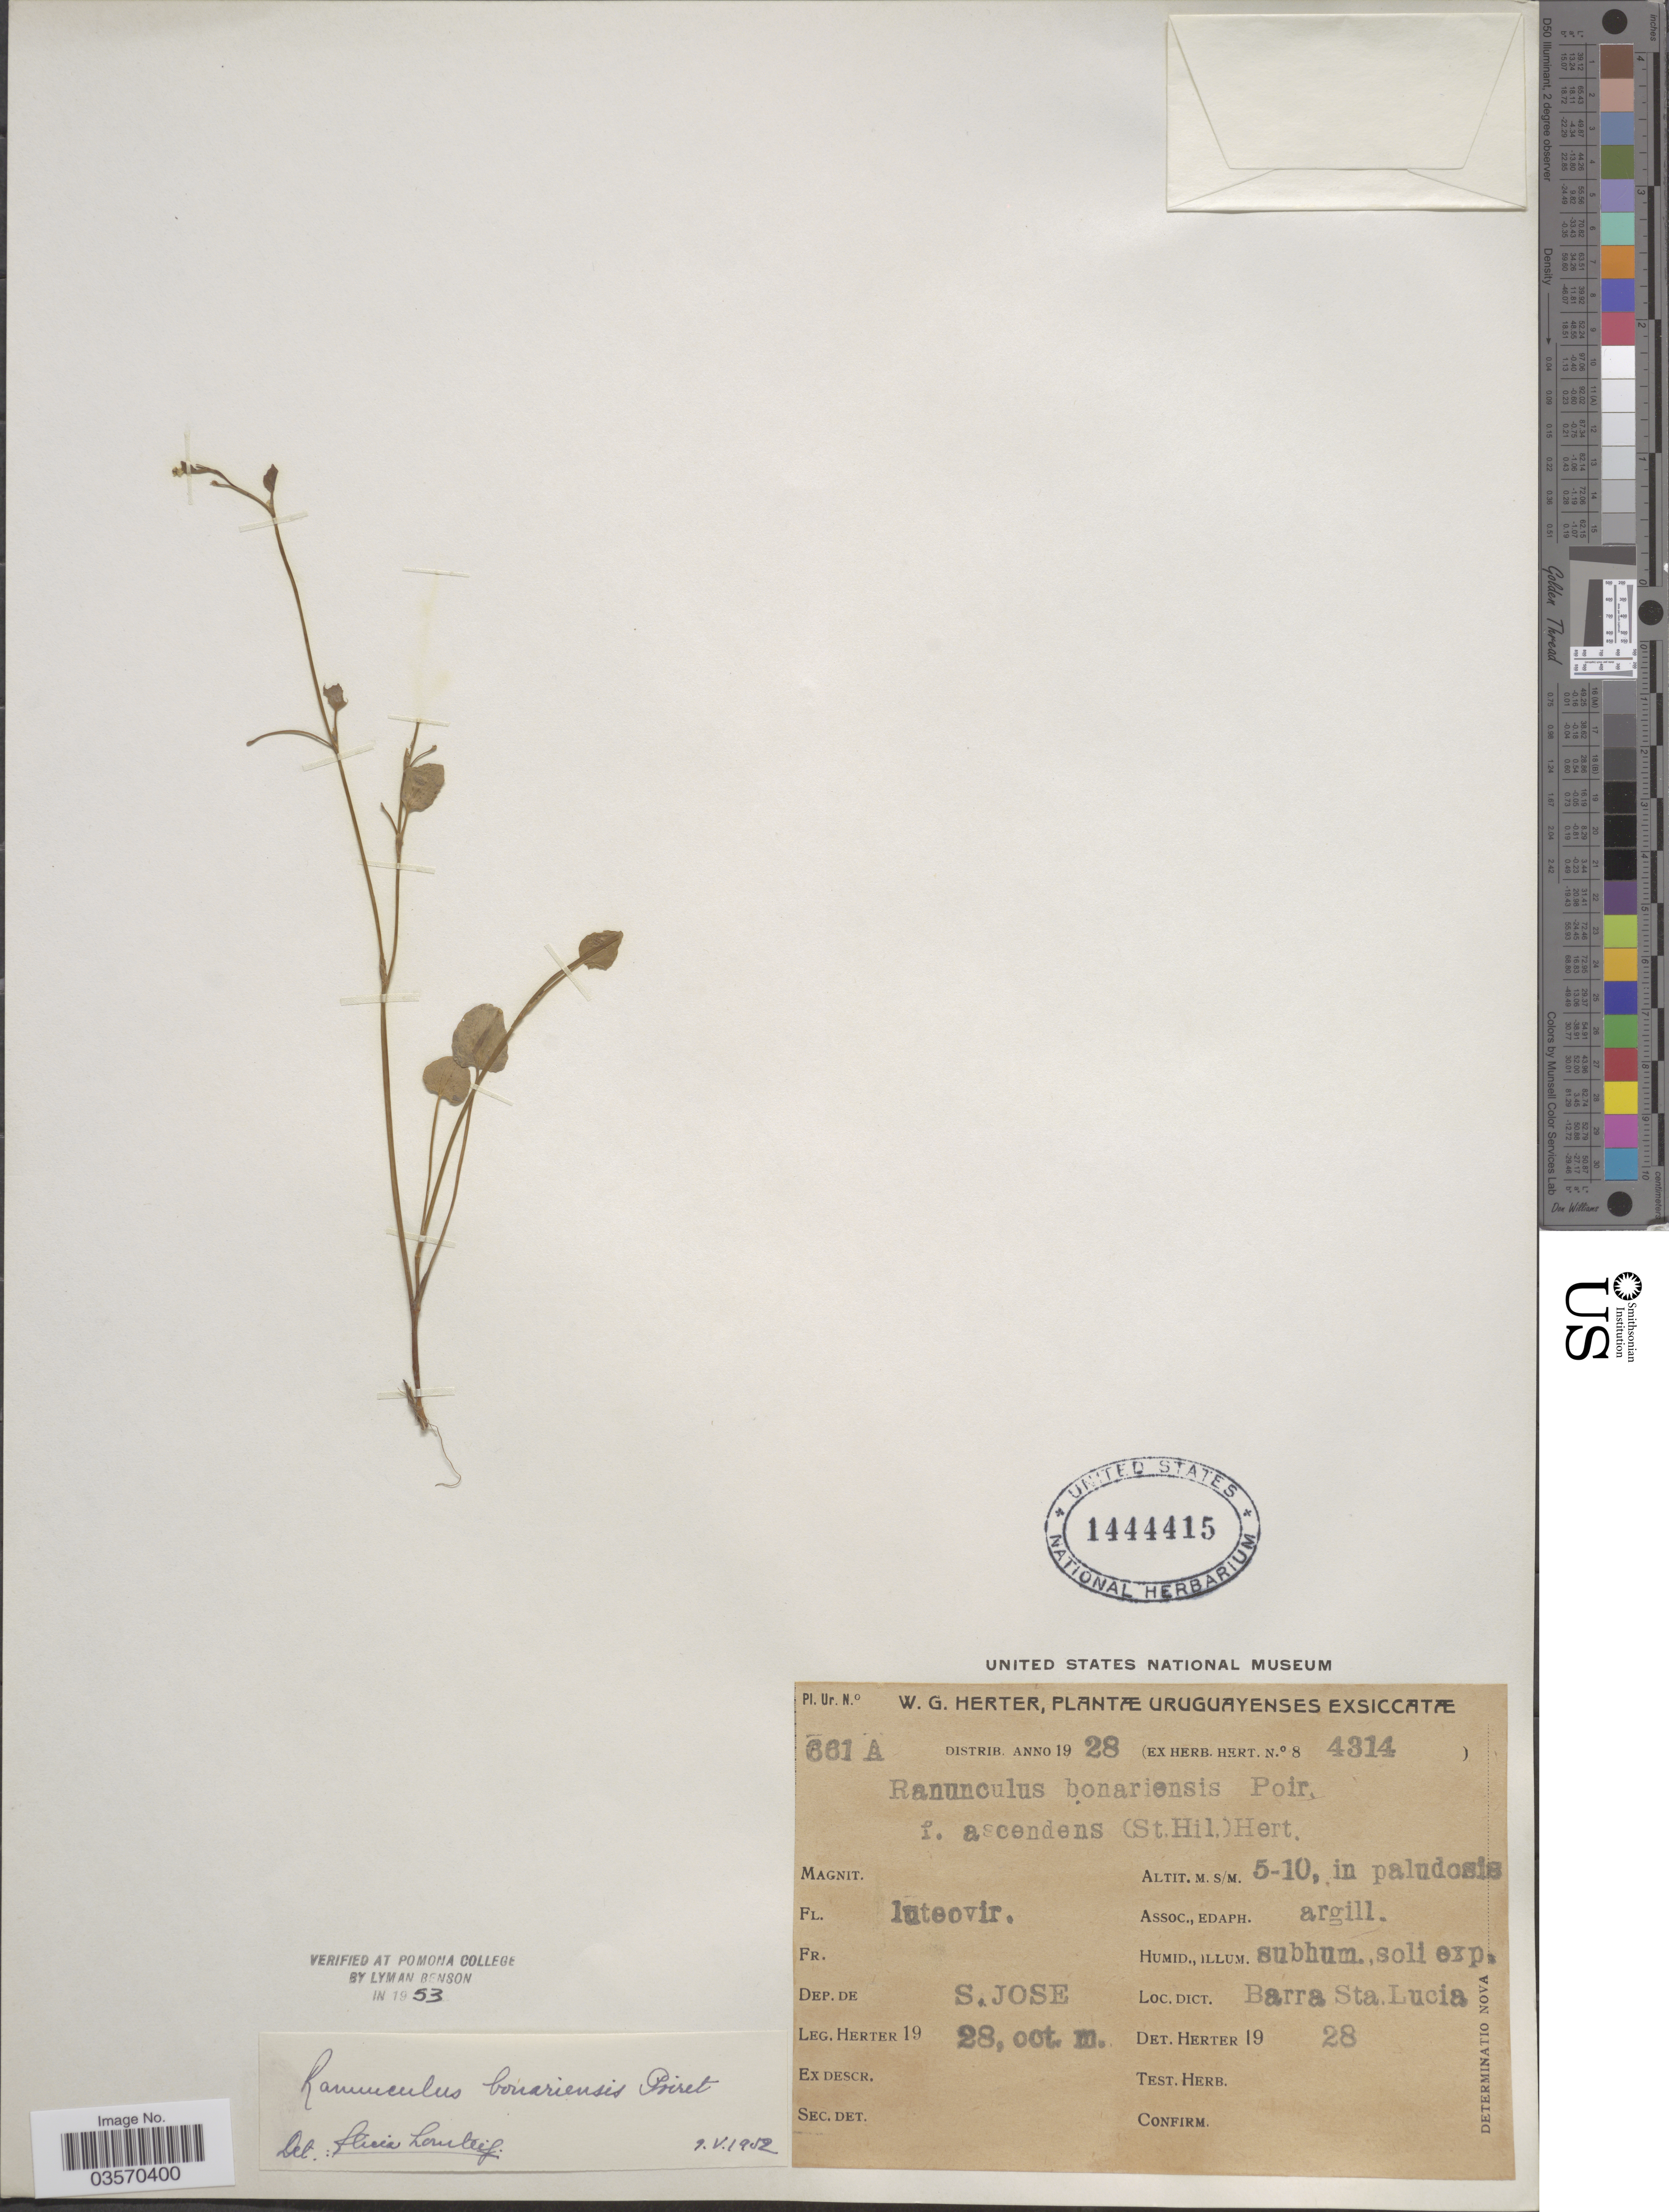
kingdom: Plantae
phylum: Tracheophyta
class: Magnoliopsida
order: Ranunculales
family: Ranunculaceae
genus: Ranunculus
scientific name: Ranunculus bonariensis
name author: Poir.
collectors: W. G. Herter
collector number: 661A/4314?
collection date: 1928-10-28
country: Uruguay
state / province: San Jose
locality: Dep. de S. Jose. Barra Sta. Lucia.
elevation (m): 5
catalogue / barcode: US 1444415